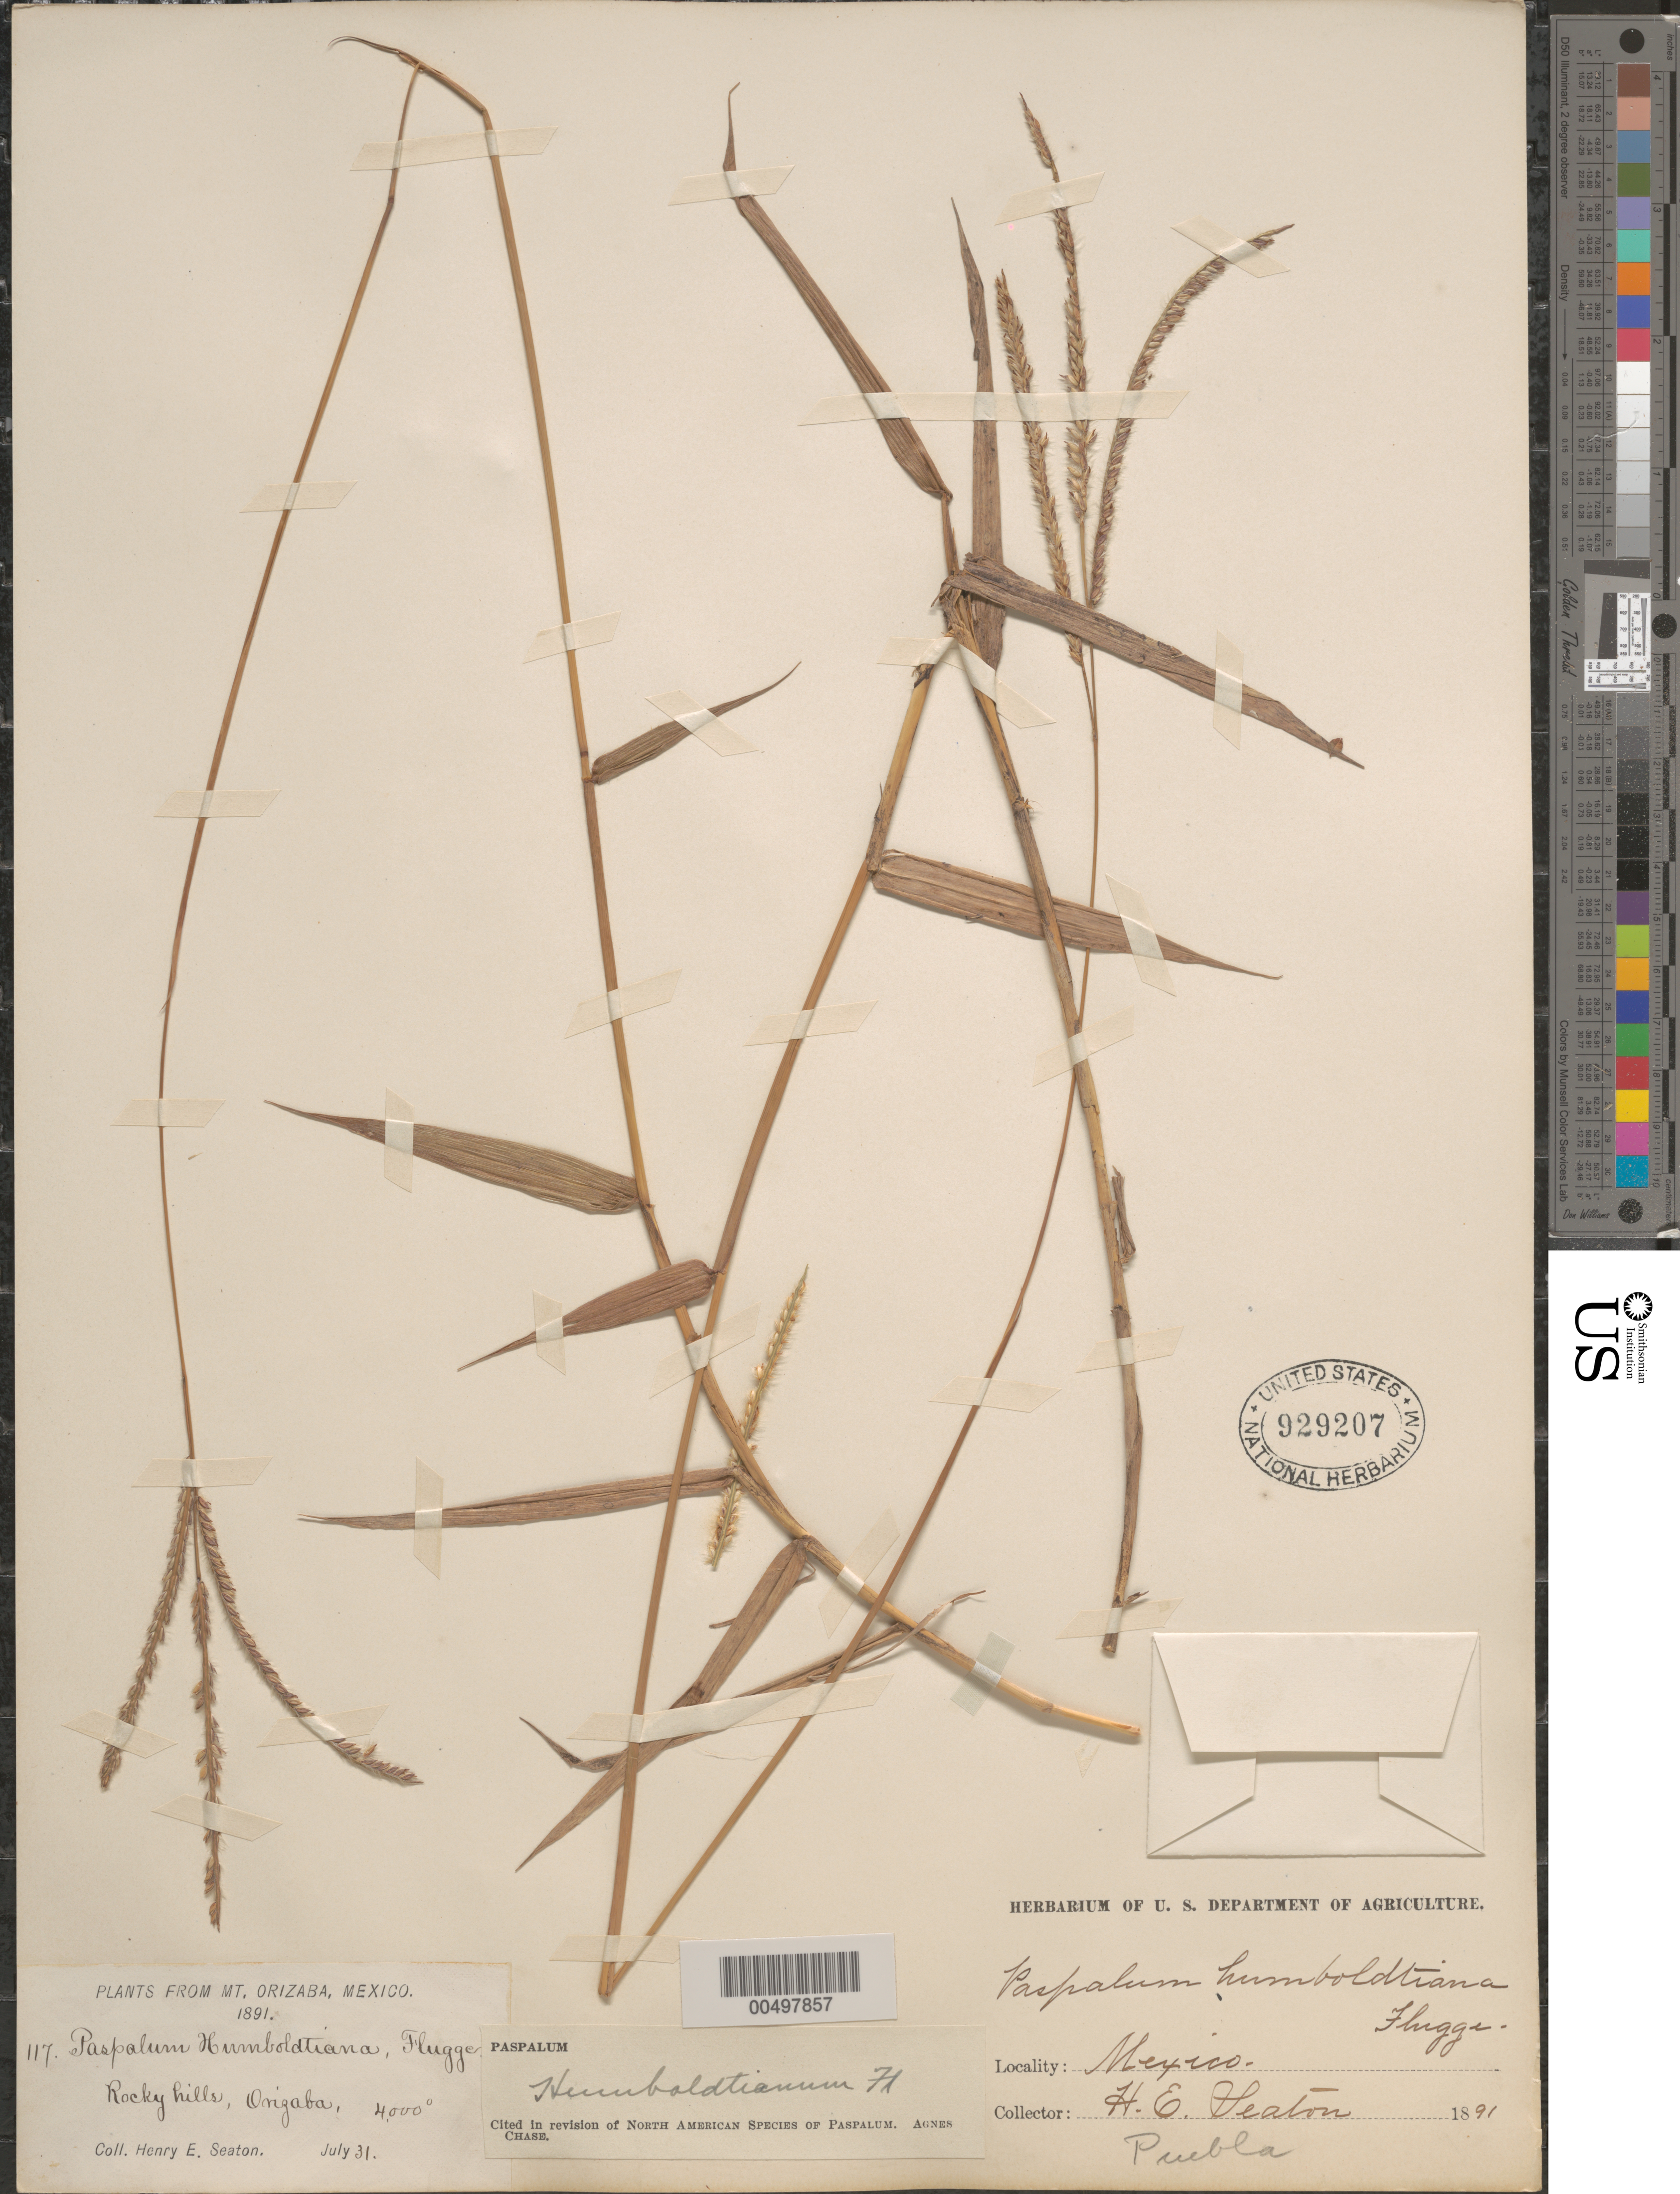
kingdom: Plantae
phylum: Tracheophyta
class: Liliopsida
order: Poales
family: Poaceae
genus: Paspalum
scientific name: Paspalum humboldtianum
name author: Flüggé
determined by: Chase, [M.] Agnes, (US)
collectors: H. E. Seaton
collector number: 117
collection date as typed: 31 Jul 1891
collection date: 1891-07-31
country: Mexico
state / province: Veracruz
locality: Mt Orizaba, Orizaba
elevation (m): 1219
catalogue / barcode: US 929207